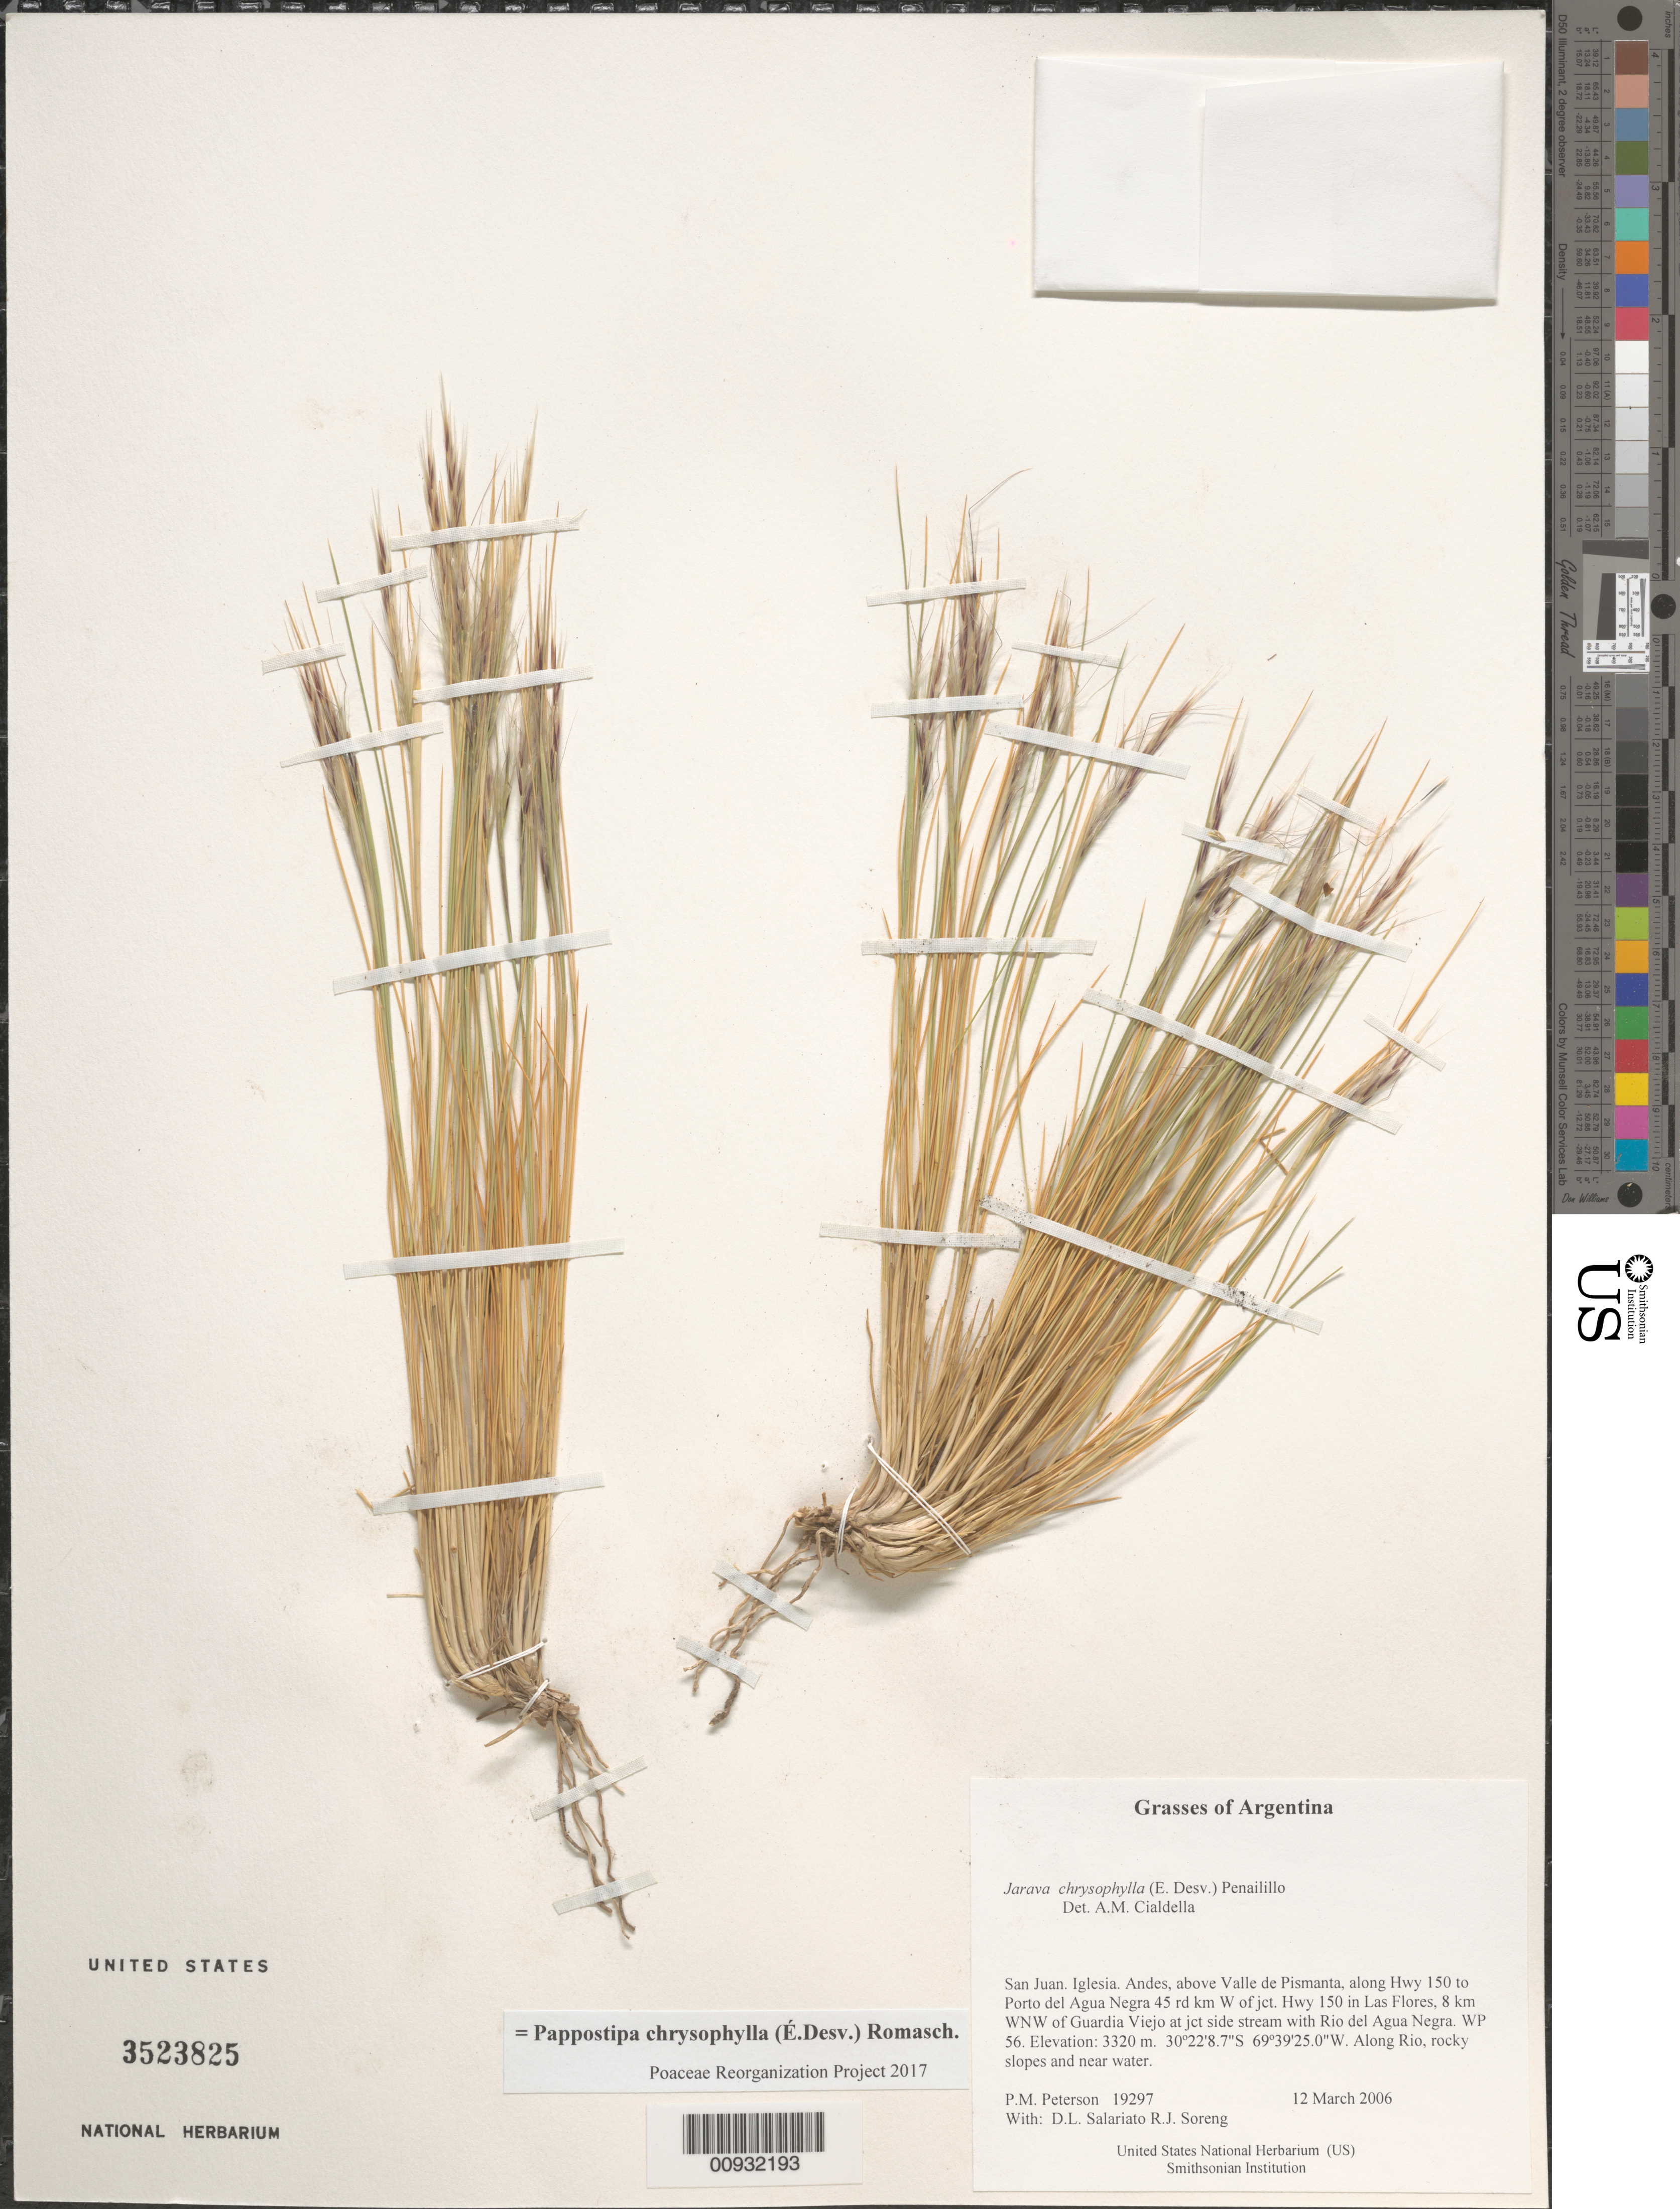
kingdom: Plantae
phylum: Tracheophyta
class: Liliopsida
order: Poales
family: Poaceae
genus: Pappostipa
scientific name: Pappostipa chrysophylla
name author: (É. Desv.) Romasch.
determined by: Cialdella, A. M.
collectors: P. M. Peterson, R. J. Soreng, D. Salariato & A. Panizza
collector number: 19297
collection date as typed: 12 Mar 2006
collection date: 2006-03-12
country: Argentina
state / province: San Juan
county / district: Iglesia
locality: Andes, above Valle de Pismanta, along Hwy 150 to Porto del Agua Negra 45 rd km W of jct. Hwy 150 in Las Flores, 8 km WNW of Guardia Viejo at jct side stream with Rio del Agua Negra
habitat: Along Rio, rocky slopes and near water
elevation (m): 3320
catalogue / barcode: US 3523825